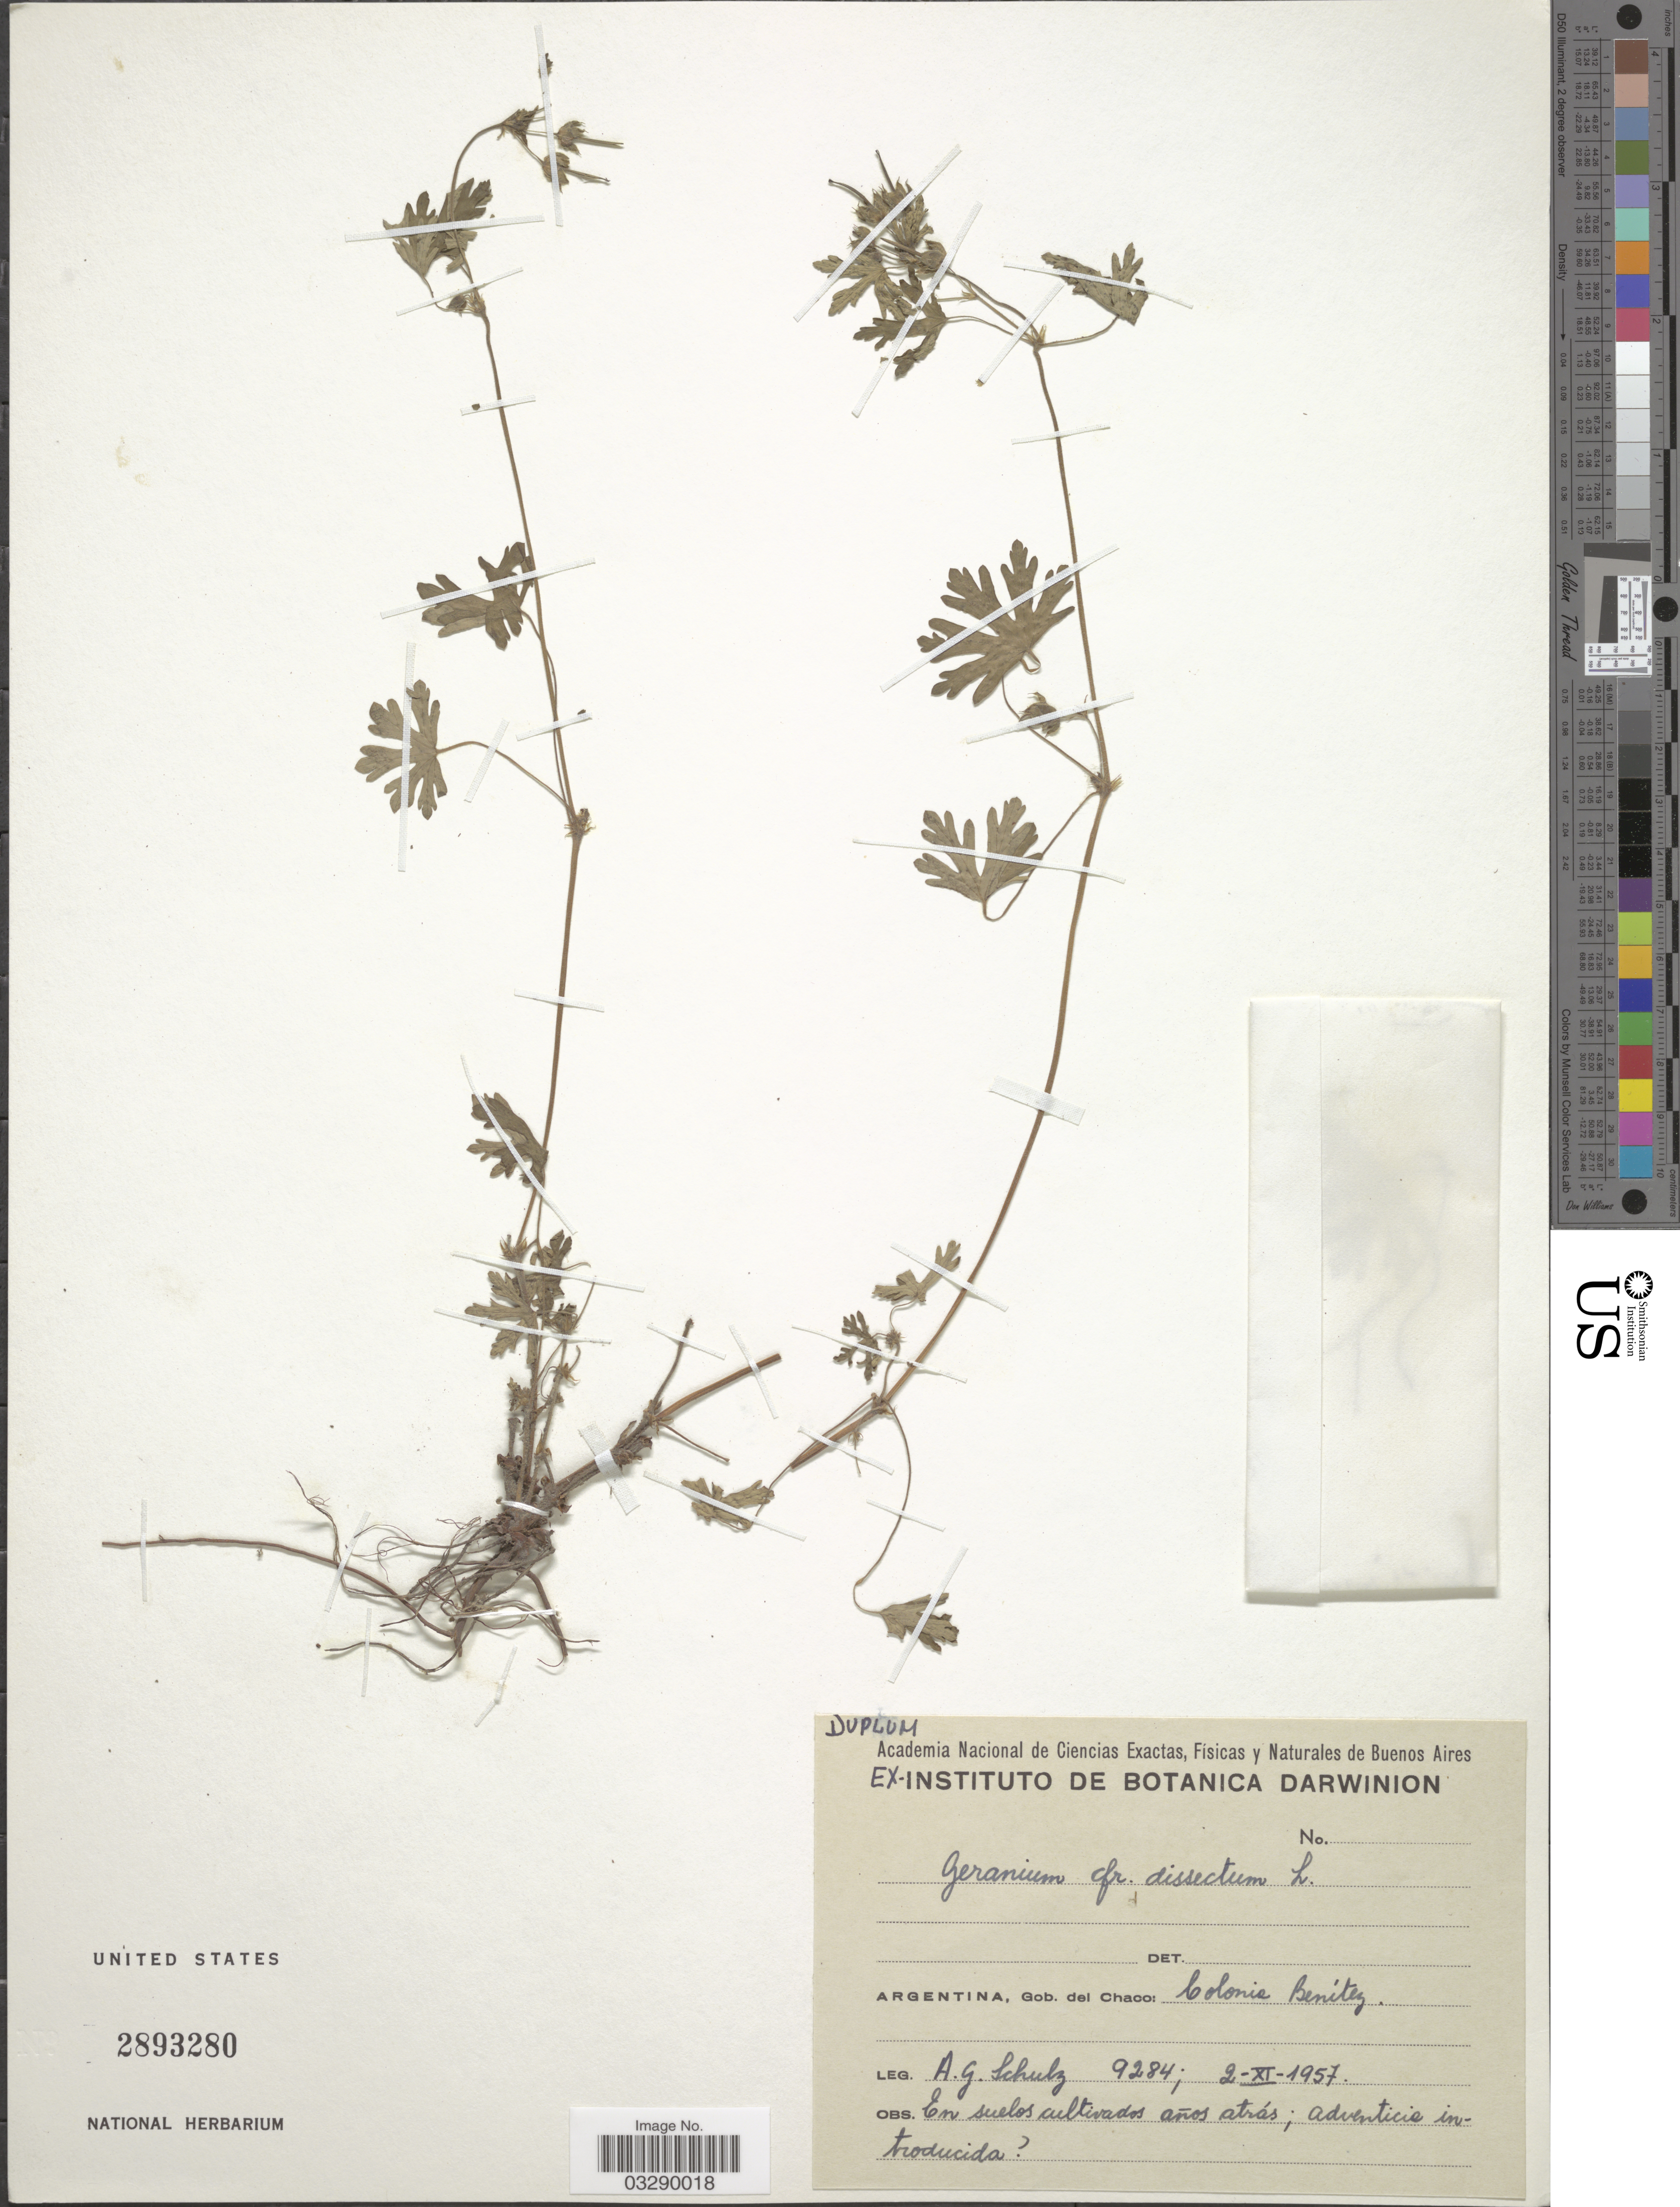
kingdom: Plantae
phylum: Tracheophyta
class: Magnoliopsida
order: Geraniales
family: Geraniaceae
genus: Geranium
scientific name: Geranium dissectum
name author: L.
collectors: A. G. Schulz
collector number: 9284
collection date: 1957-11-02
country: Argentina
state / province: Chaco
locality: Gob. del Chaco: Colonie Benitez.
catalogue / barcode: US 2893280